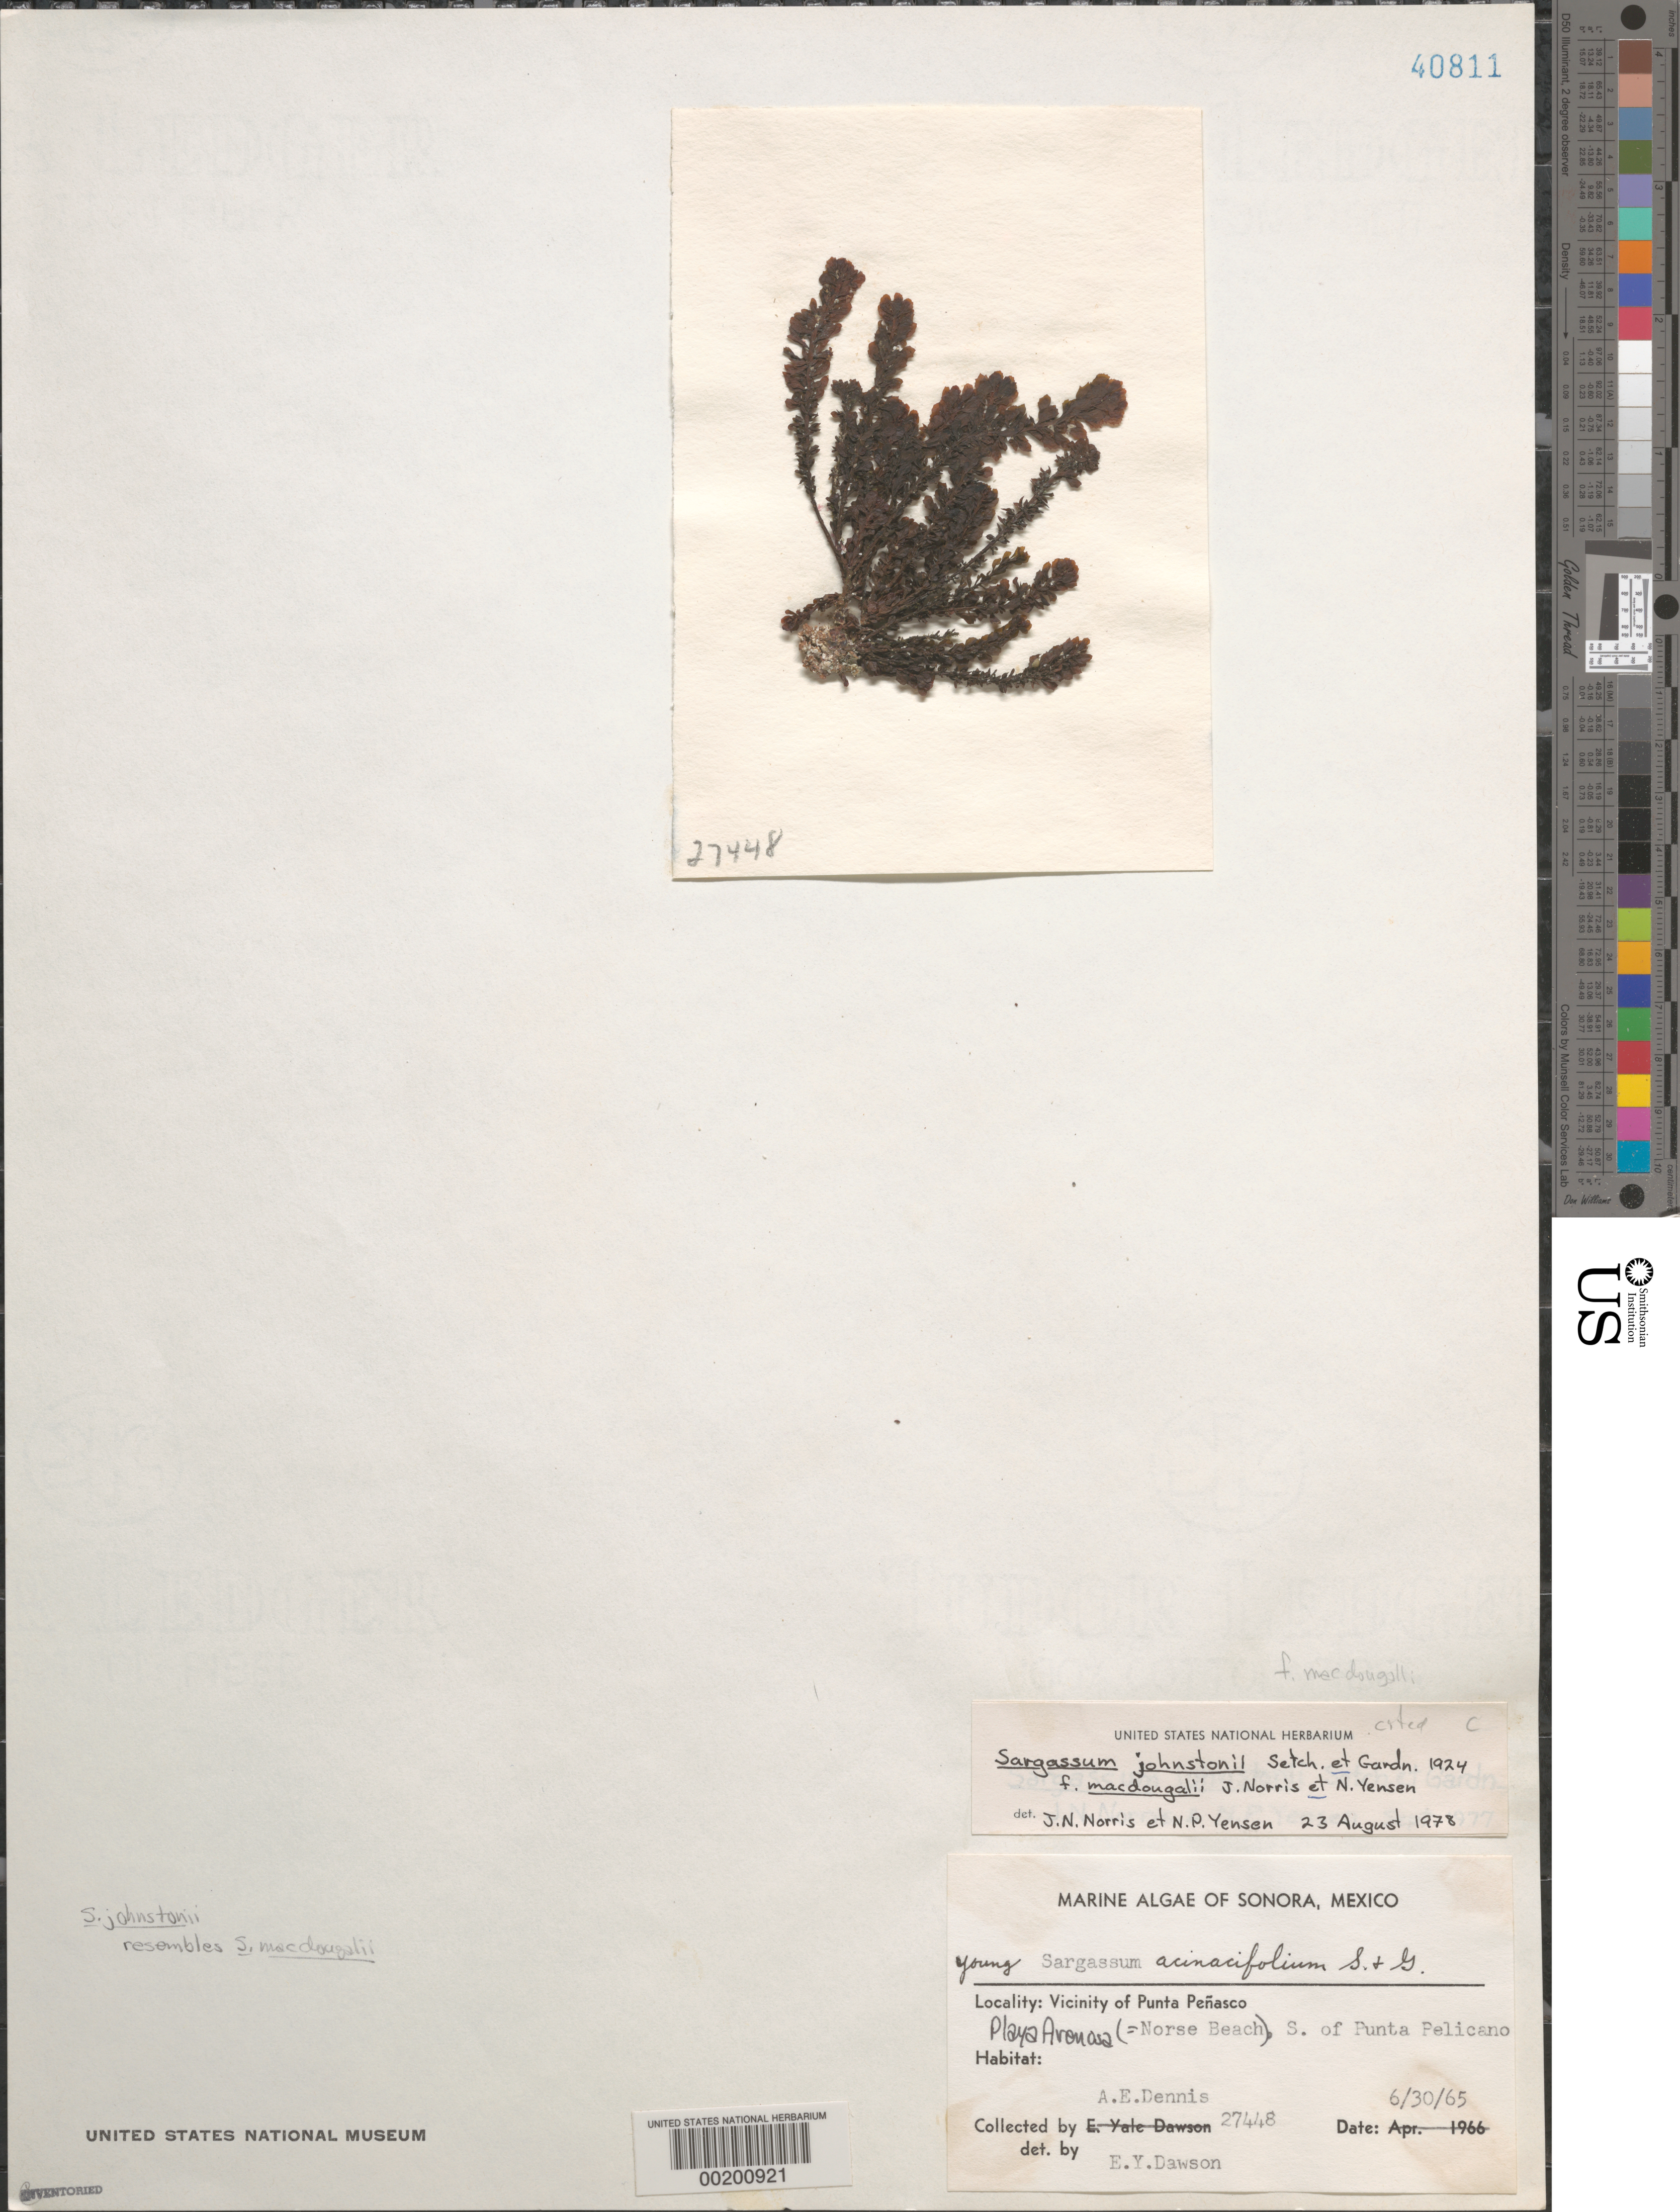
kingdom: Chromista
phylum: Ochrophyta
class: Phaeophyceae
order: Fucales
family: Sargassaceae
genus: Sargassum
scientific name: Sargassum johnstonii f. macdougalii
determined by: Norris, J. N.; Yensen, N. P.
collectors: A. Dennis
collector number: EYD 27448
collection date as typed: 30 Jun 1965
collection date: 1965-06-30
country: Mexico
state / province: Sonora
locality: Playa Arenosa, south of Punta Pelicano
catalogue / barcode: US 40811